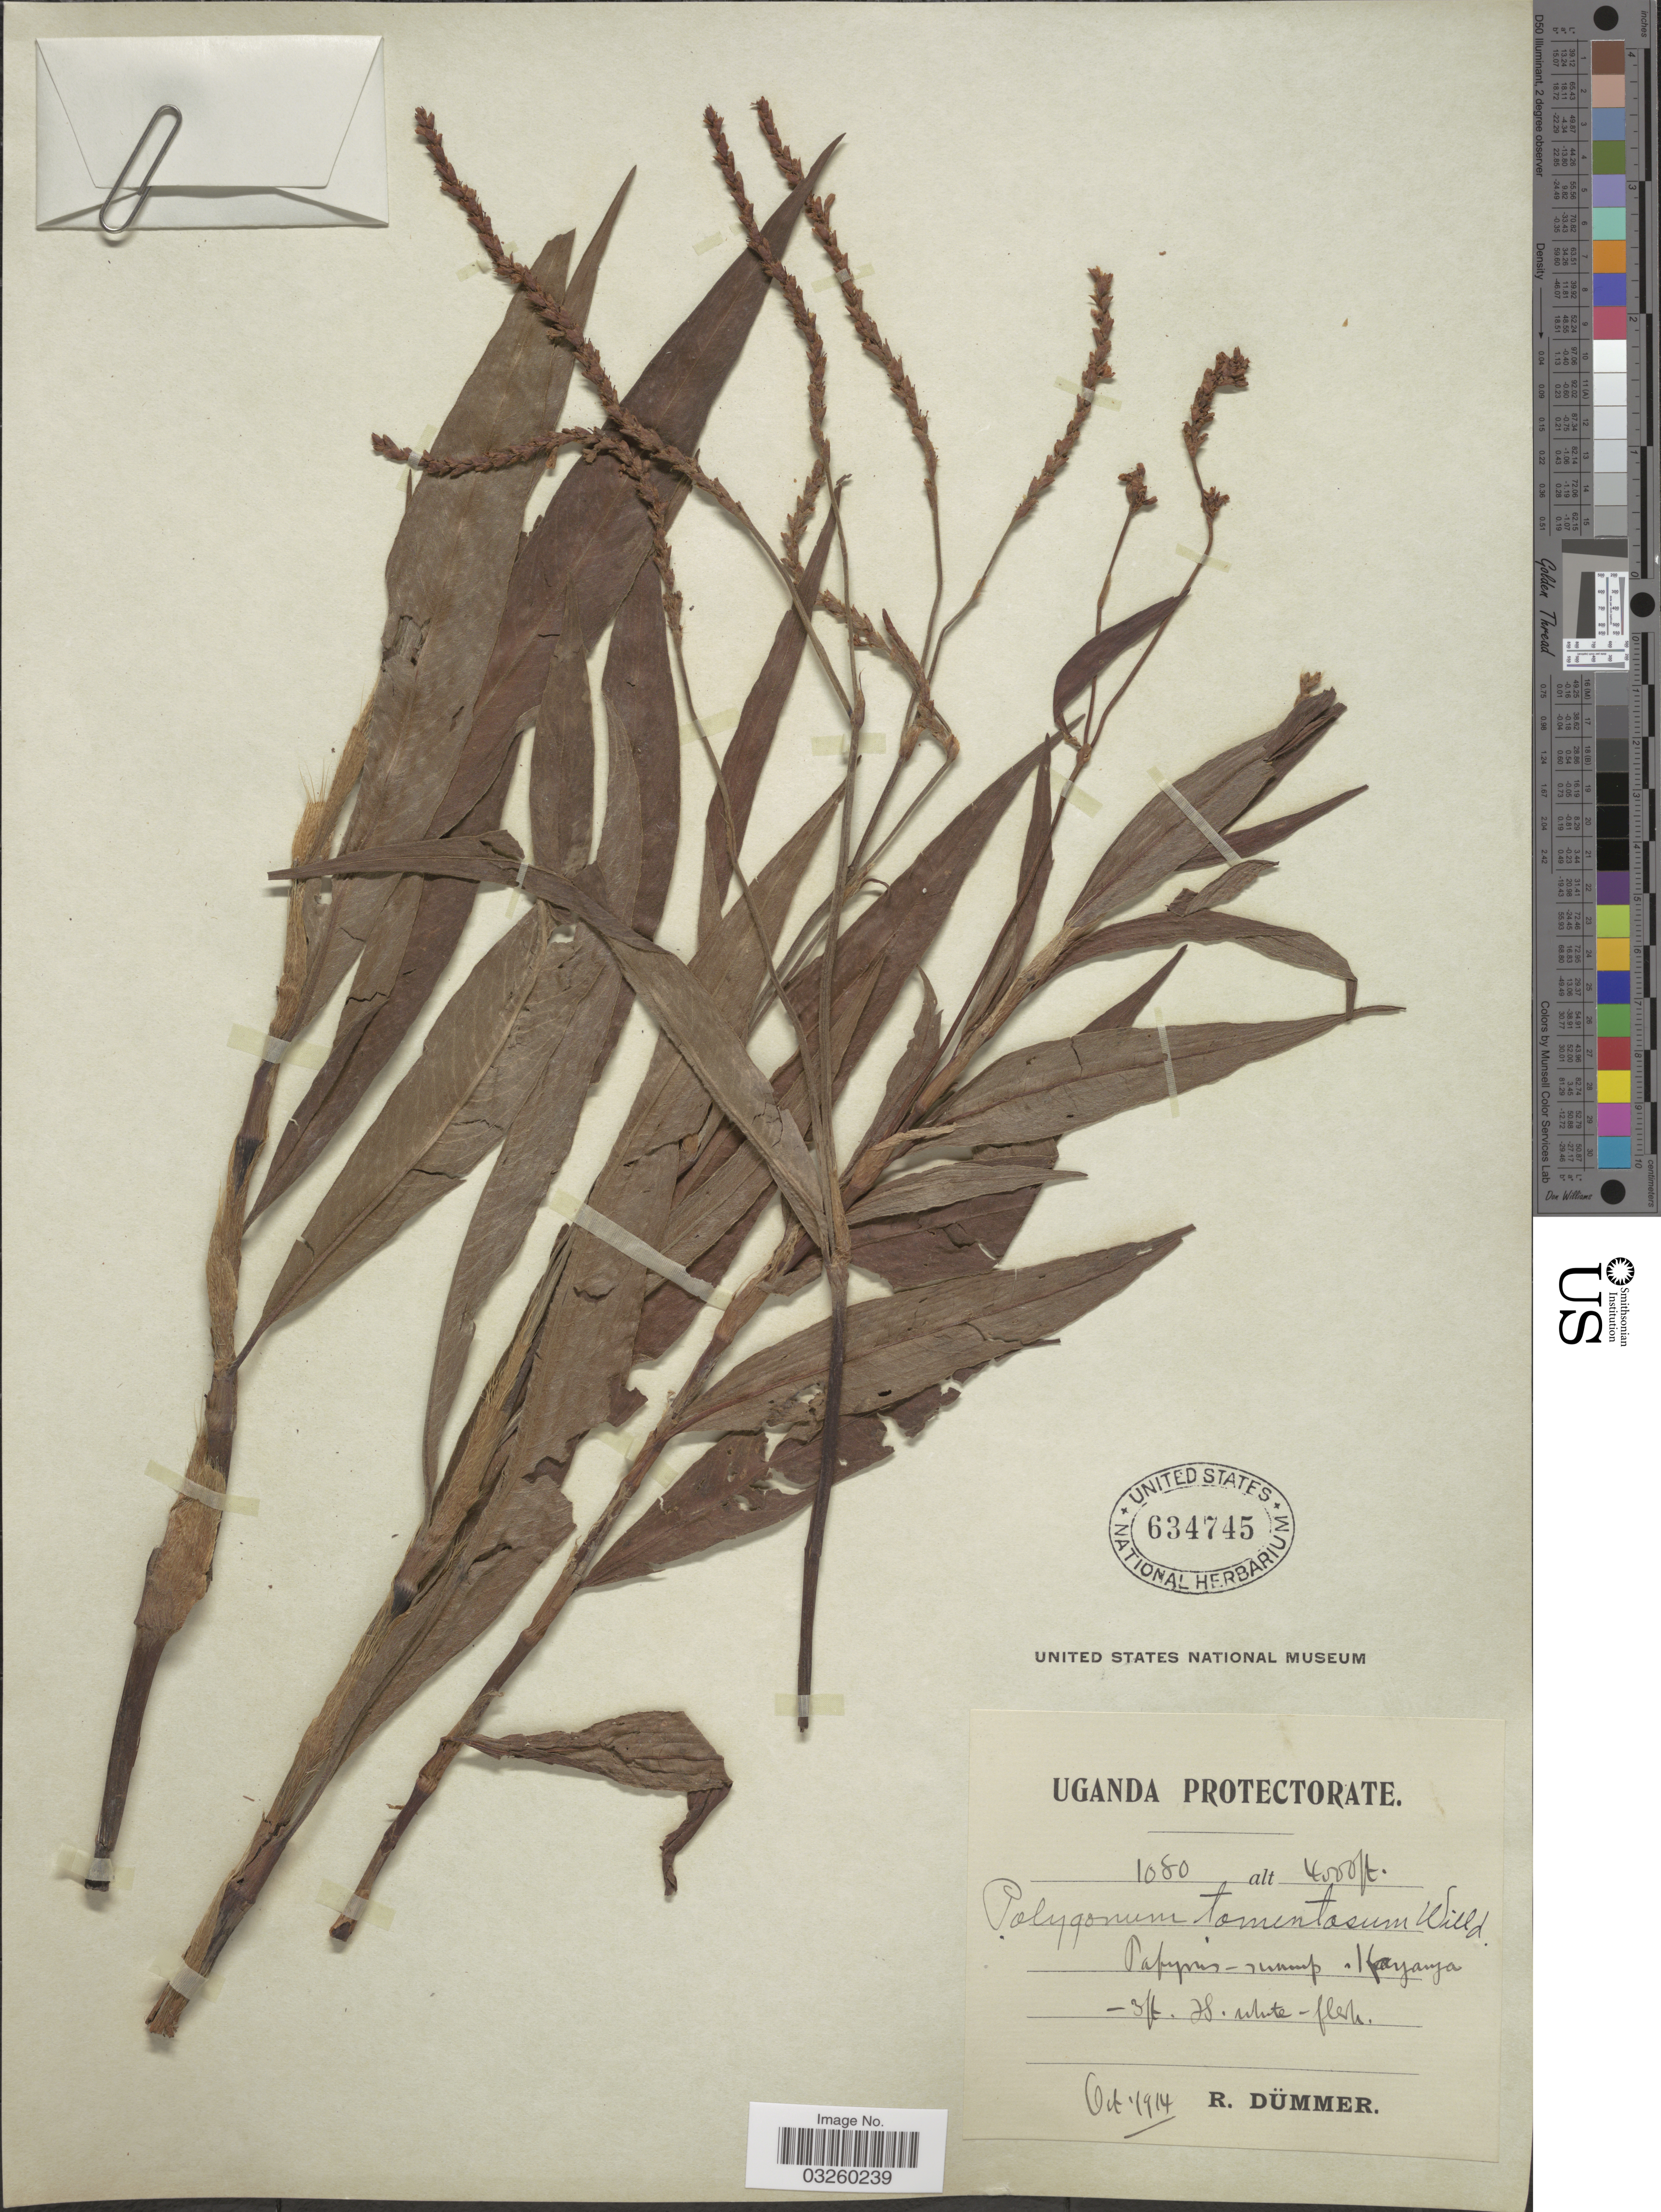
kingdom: Plantae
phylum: Tracheophyta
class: Magnoliopsida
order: Caryophyllales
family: Polygonaceae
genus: Polygonum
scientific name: Polygonum tomentosum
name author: Willd.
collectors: R. A. Dümmer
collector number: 1080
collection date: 1914-10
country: Uganda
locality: Uganda Protectorate. Papyrus - swamp - Kayanja. [interpreted]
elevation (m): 1219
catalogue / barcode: US 634745